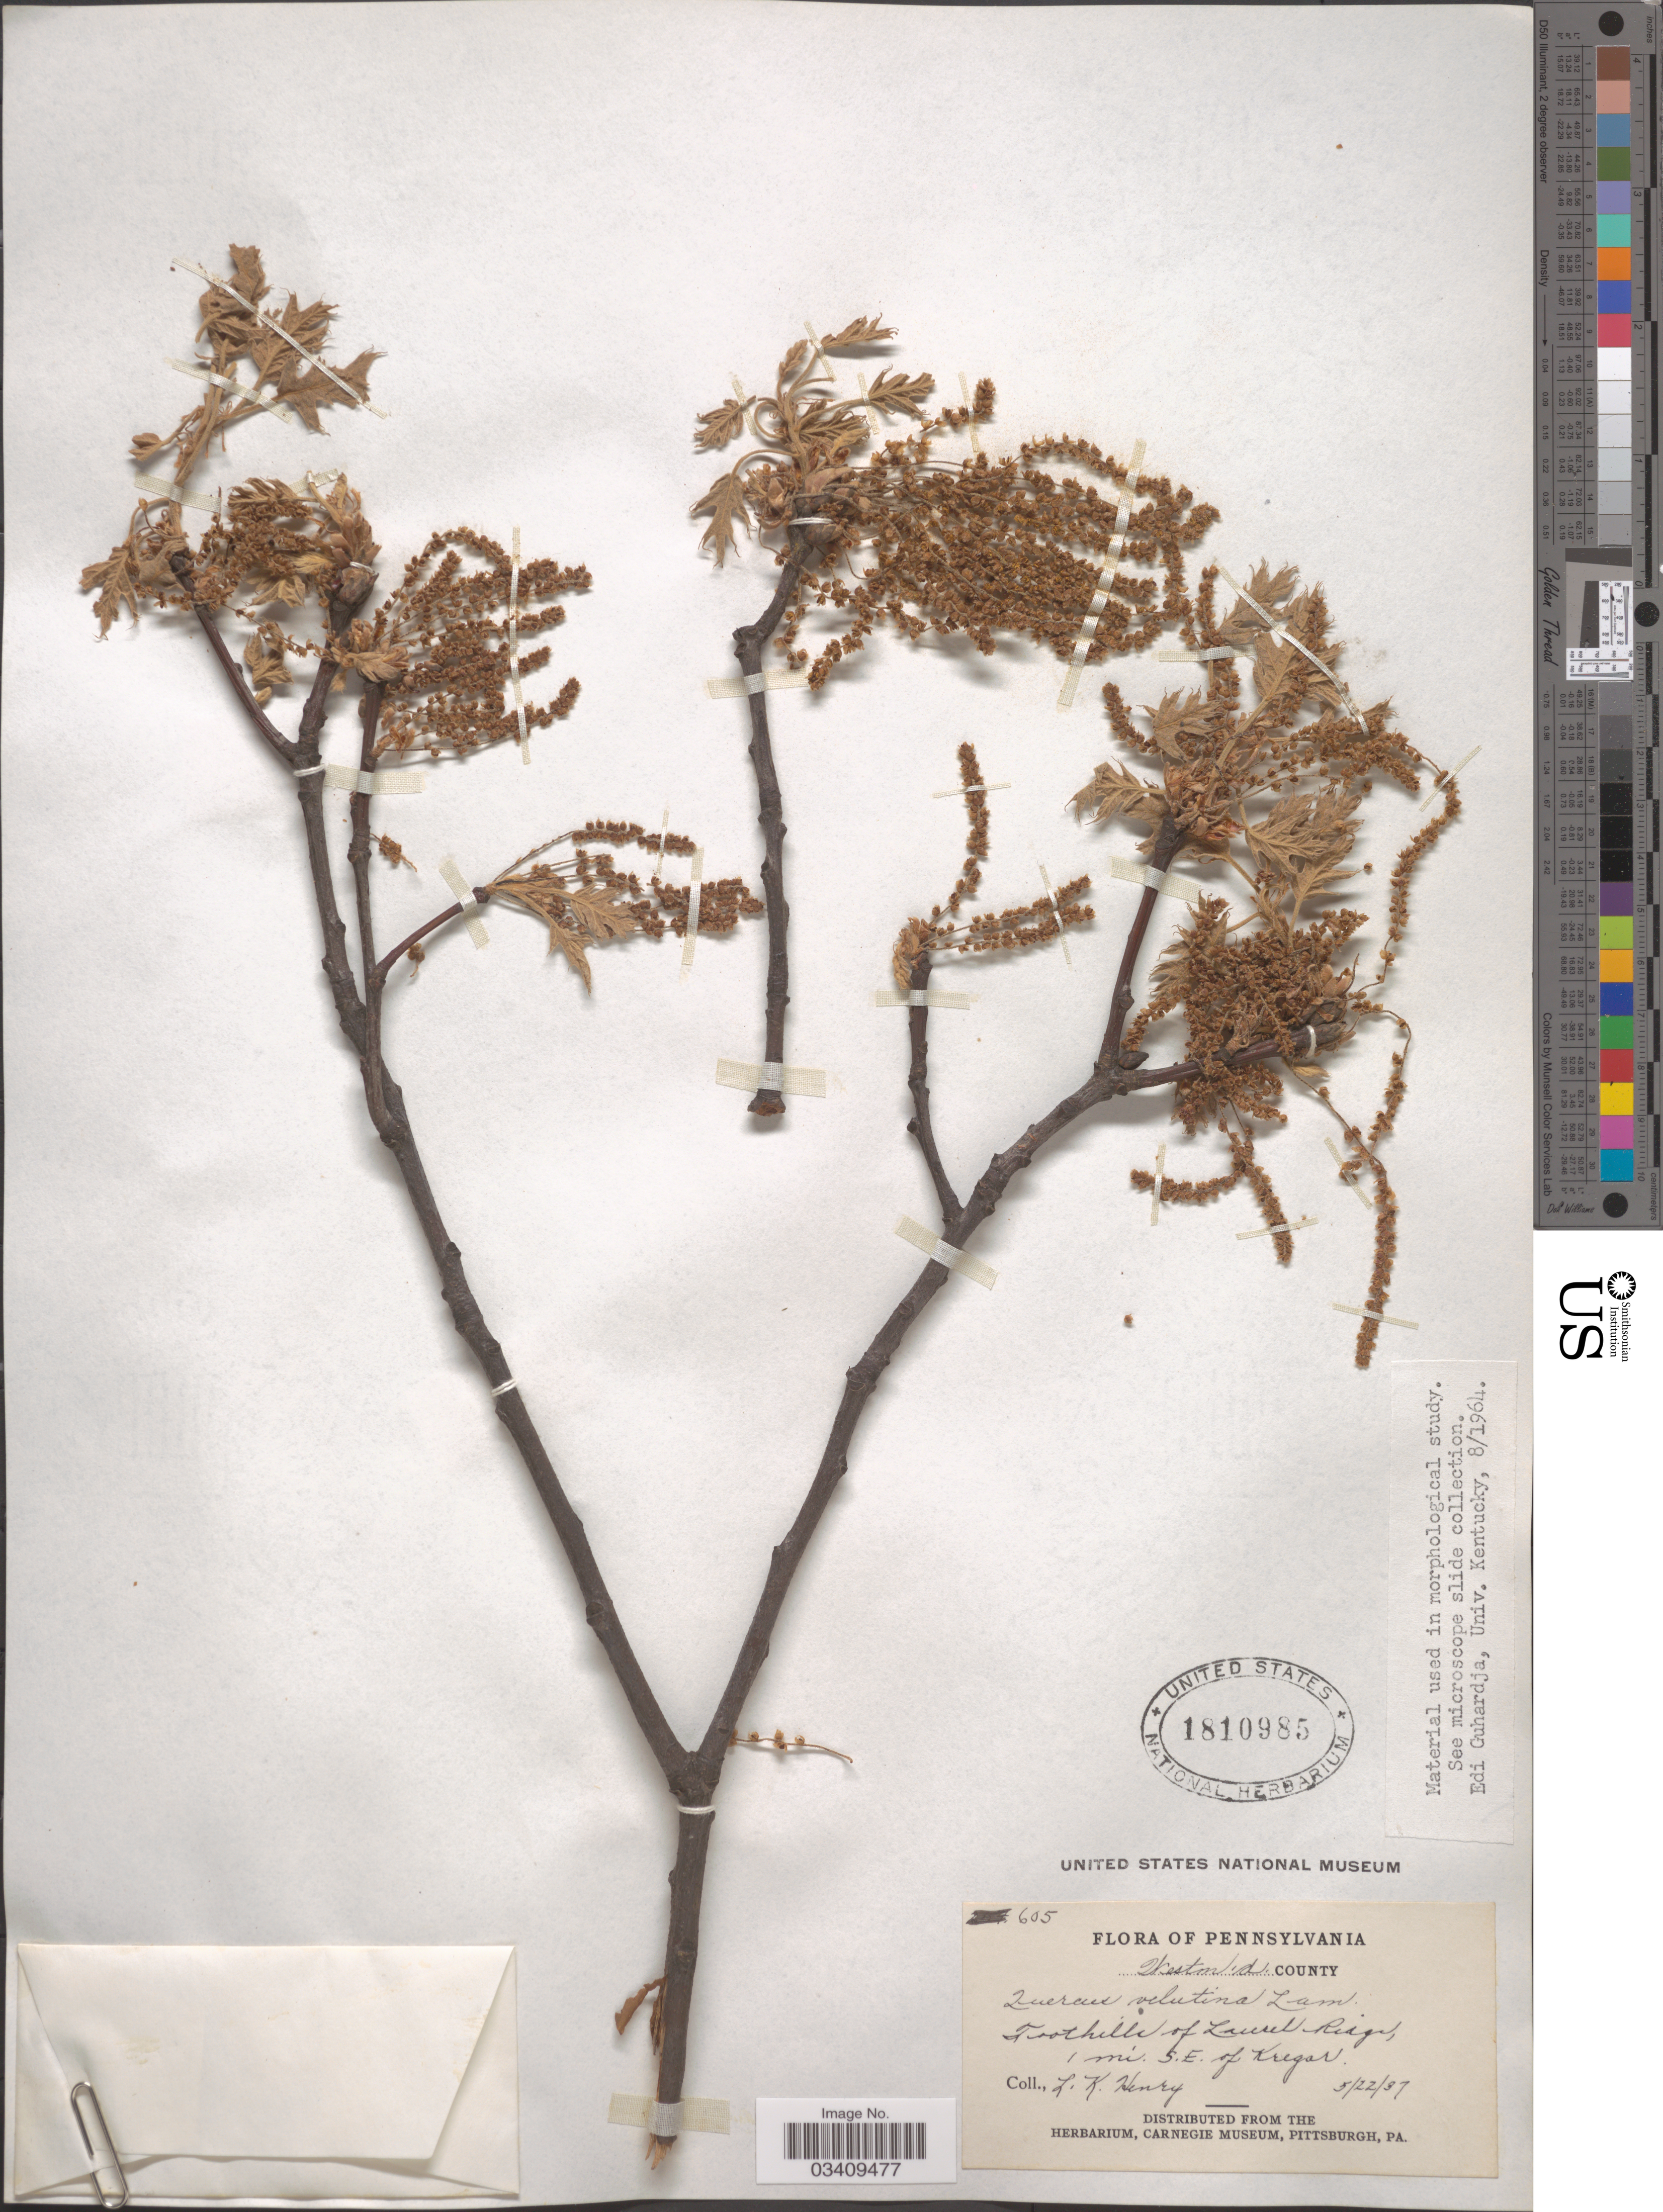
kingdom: Plantae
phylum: Tracheophyta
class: Magnoliopsida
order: Fagales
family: Fagaceae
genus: Quercus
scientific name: Quercus velutina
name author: Lam.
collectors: L. K. Henry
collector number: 605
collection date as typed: Transcribed d/m/y: 22/5/37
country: United States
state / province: Pennsylvania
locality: Westm'd County. Foothills of Laurel Ridge, 1 mi. S.E. of Kregar.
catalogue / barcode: US 1810985